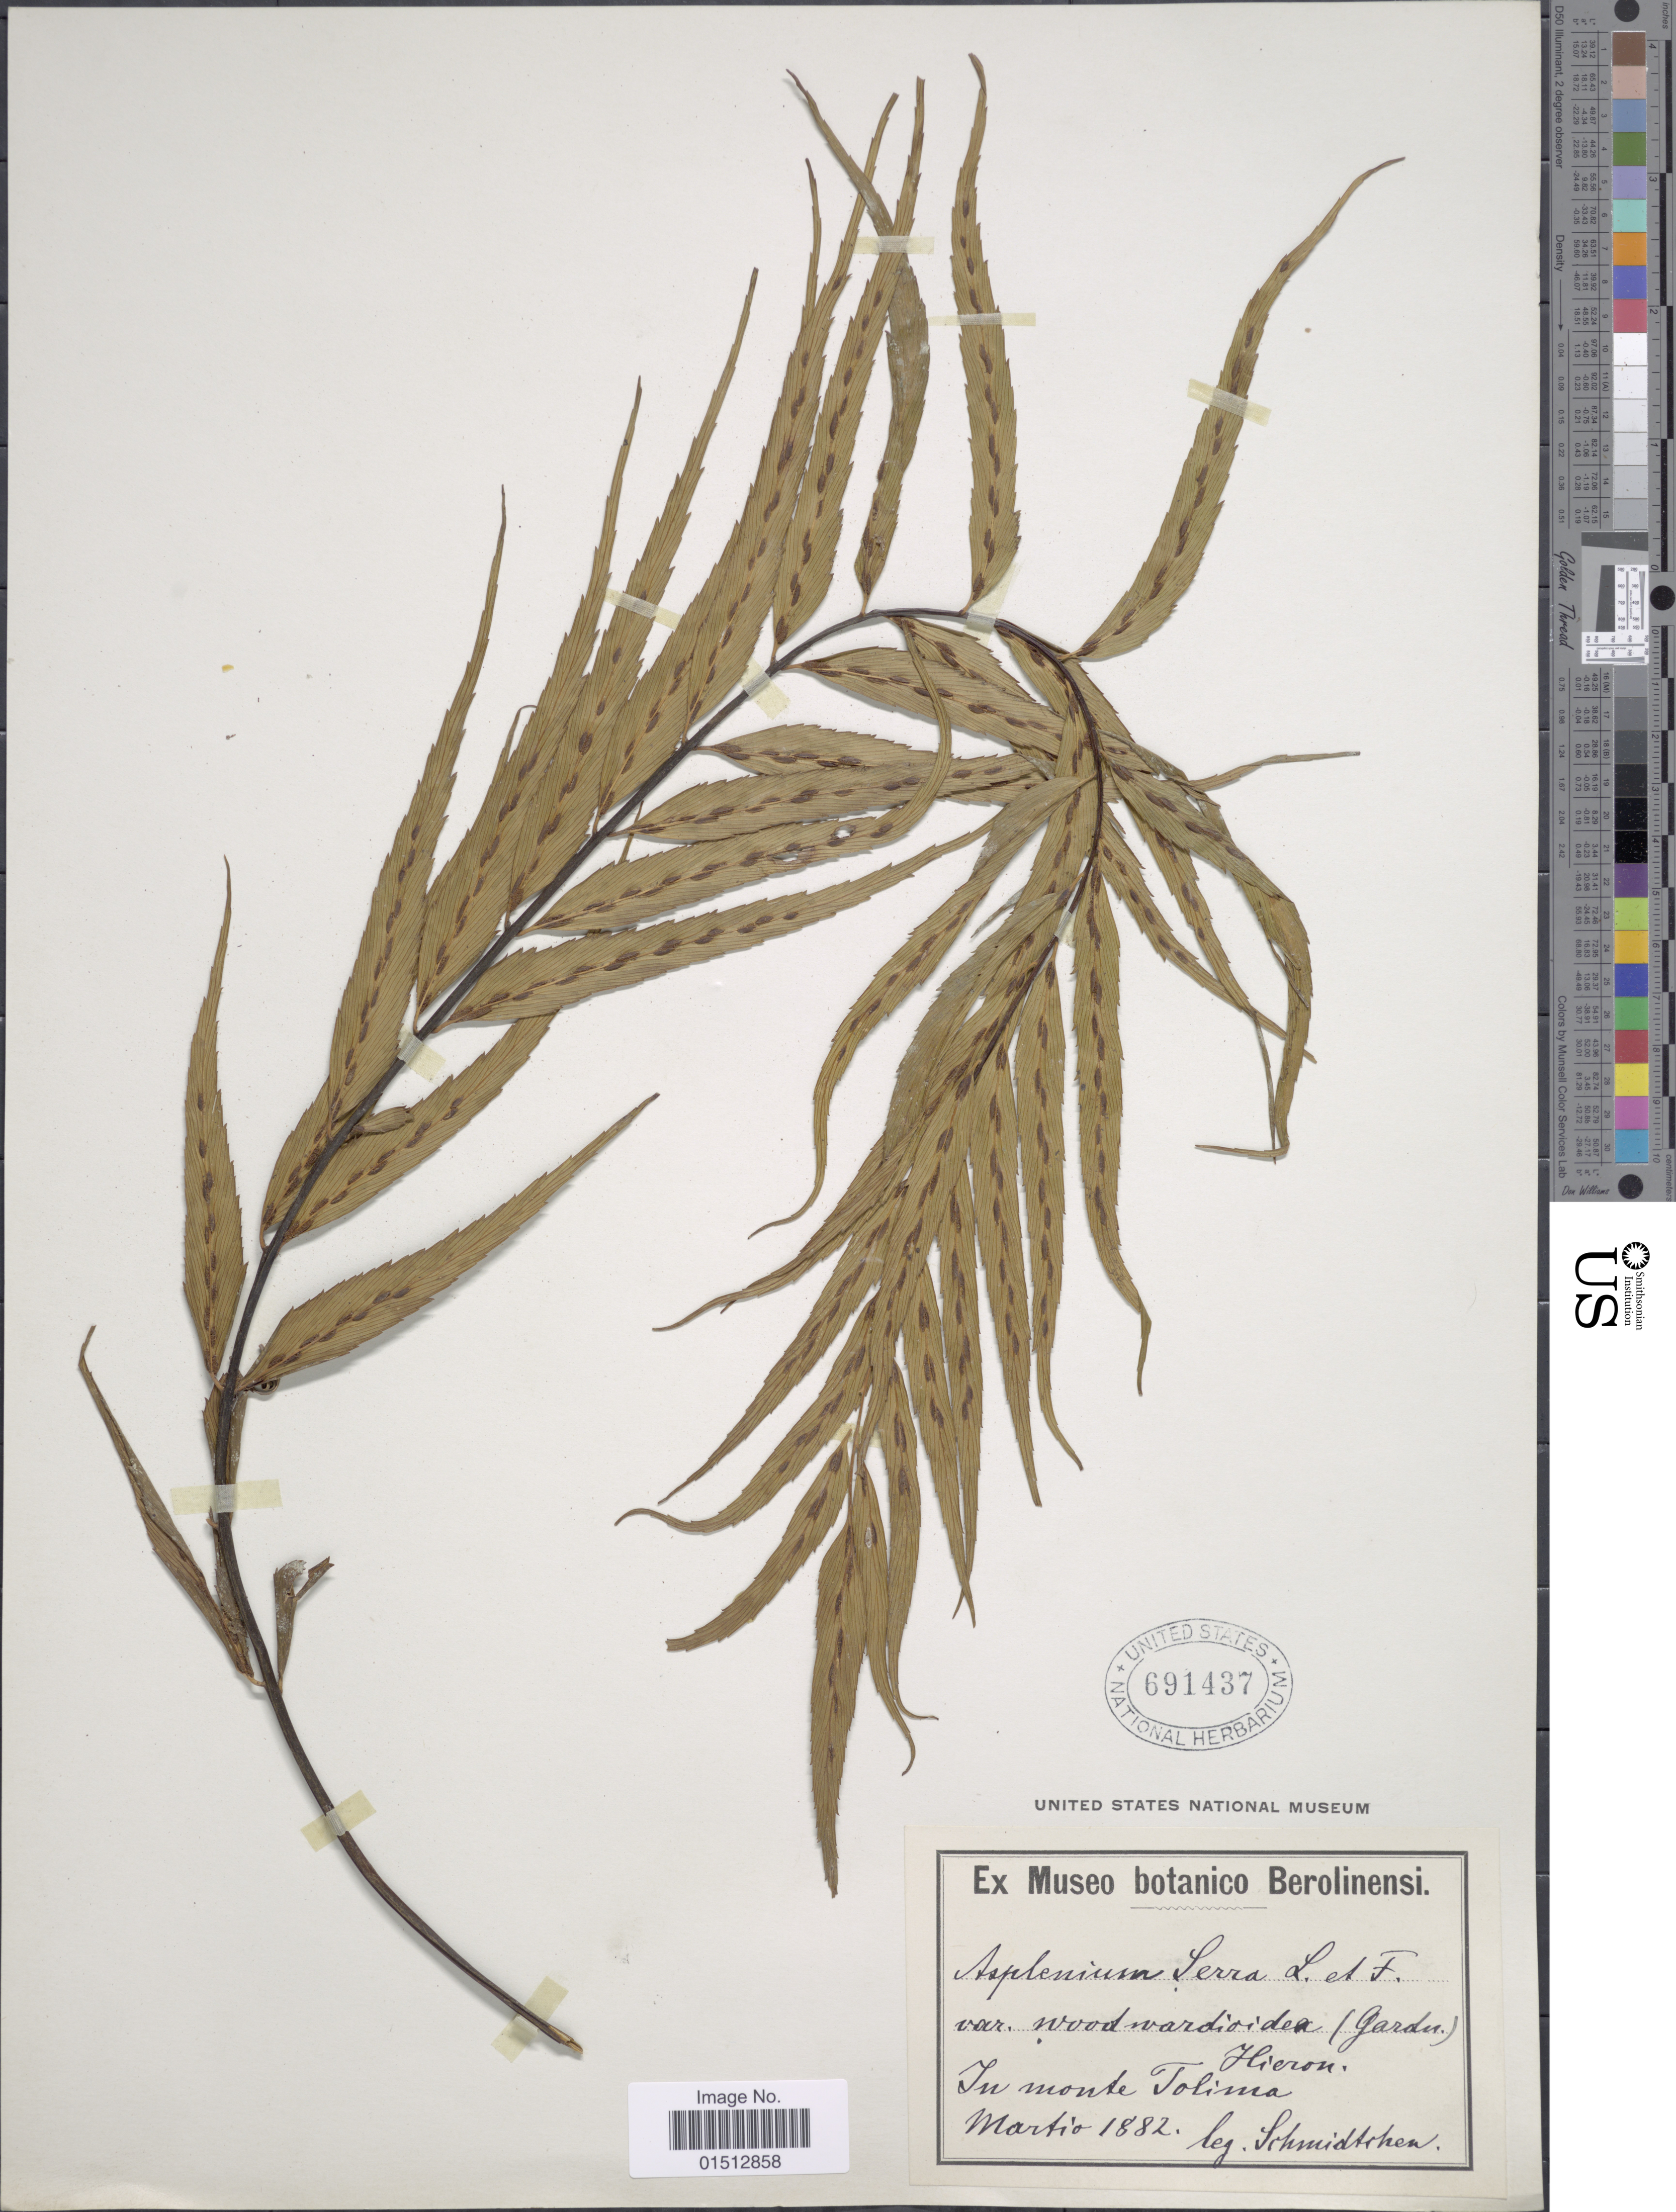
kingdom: Plantae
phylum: Tracheophyta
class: Polypodiopsida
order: Polypodiales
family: Aspleniaceae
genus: Asplenium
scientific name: Asplenium serra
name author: Langsd. & Fisch.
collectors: Schmidtchen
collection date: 1882-03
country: Colombia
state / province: Tolima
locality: In monte Tolima.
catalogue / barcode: US 691437